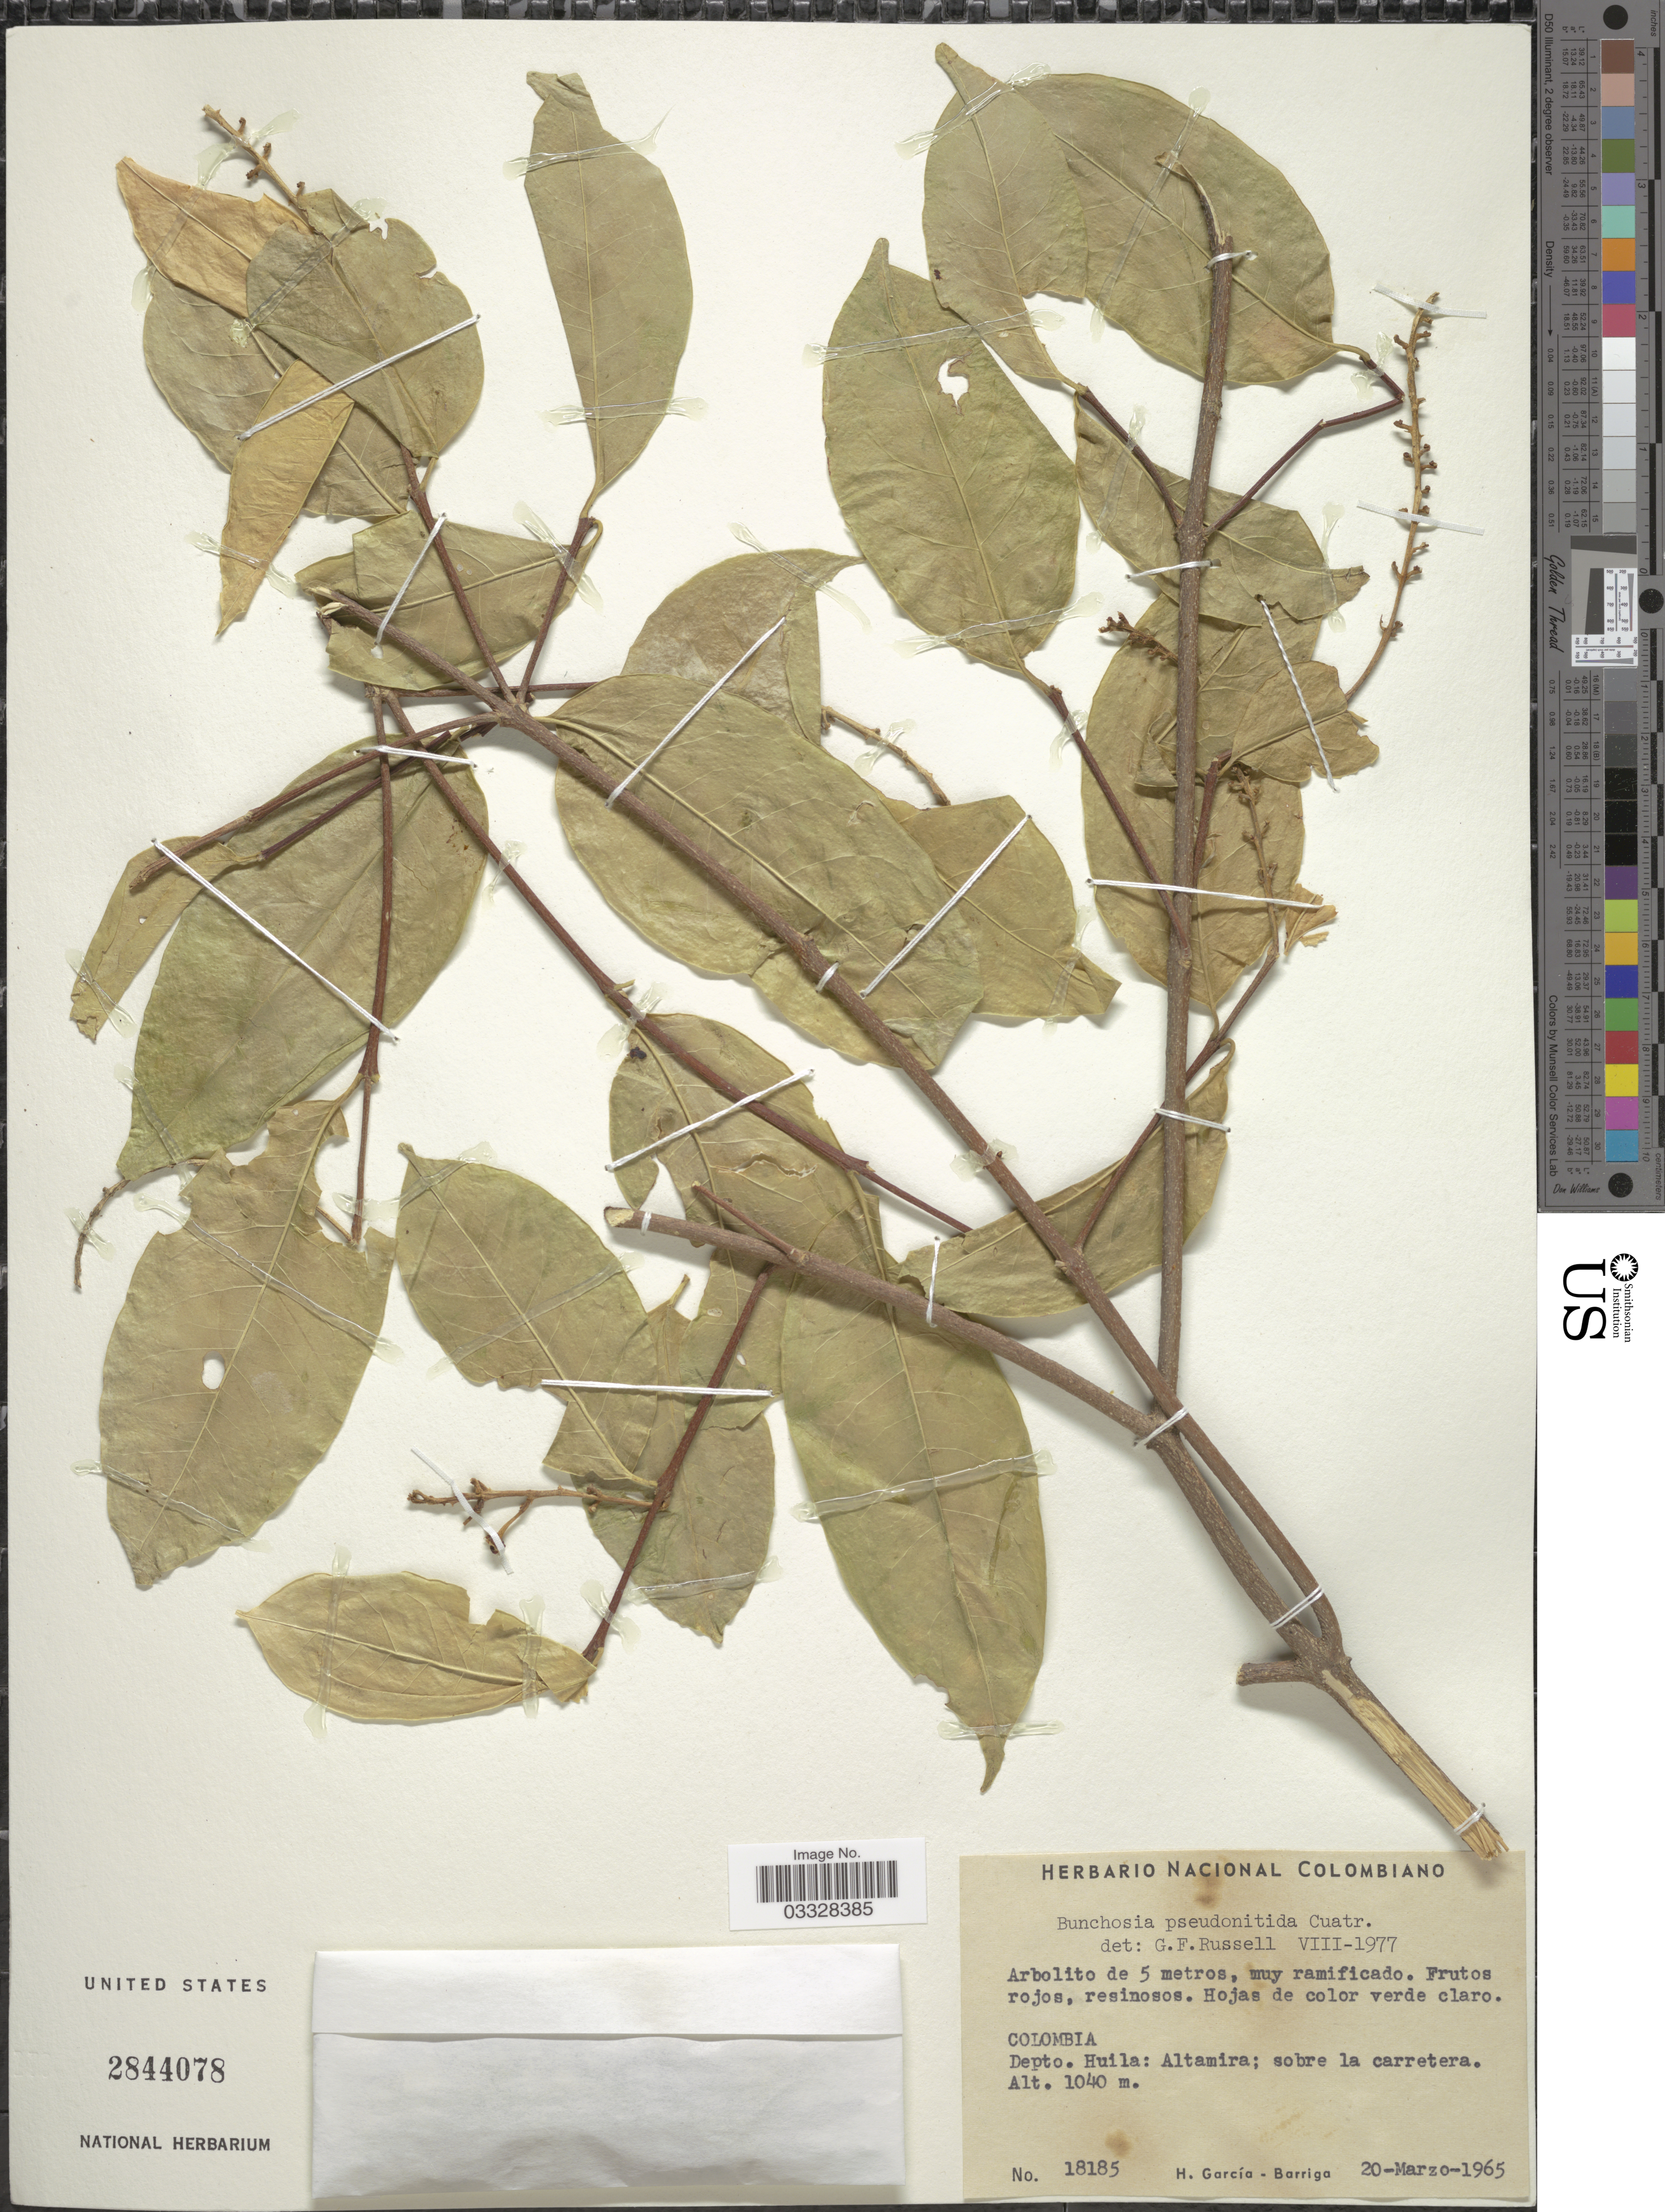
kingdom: Plantae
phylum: Tracheophyta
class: Magnoliopsida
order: Malpighiales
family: Malpighiaceae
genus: Bunchosia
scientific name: Bunchosia pseudonitida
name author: Cuatrec.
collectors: H. García Barriga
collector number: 18185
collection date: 1965-03-20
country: Colombia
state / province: Huila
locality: Depto. Huila: Altamira; sobre la carretera.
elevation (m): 1040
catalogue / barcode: US 2844078